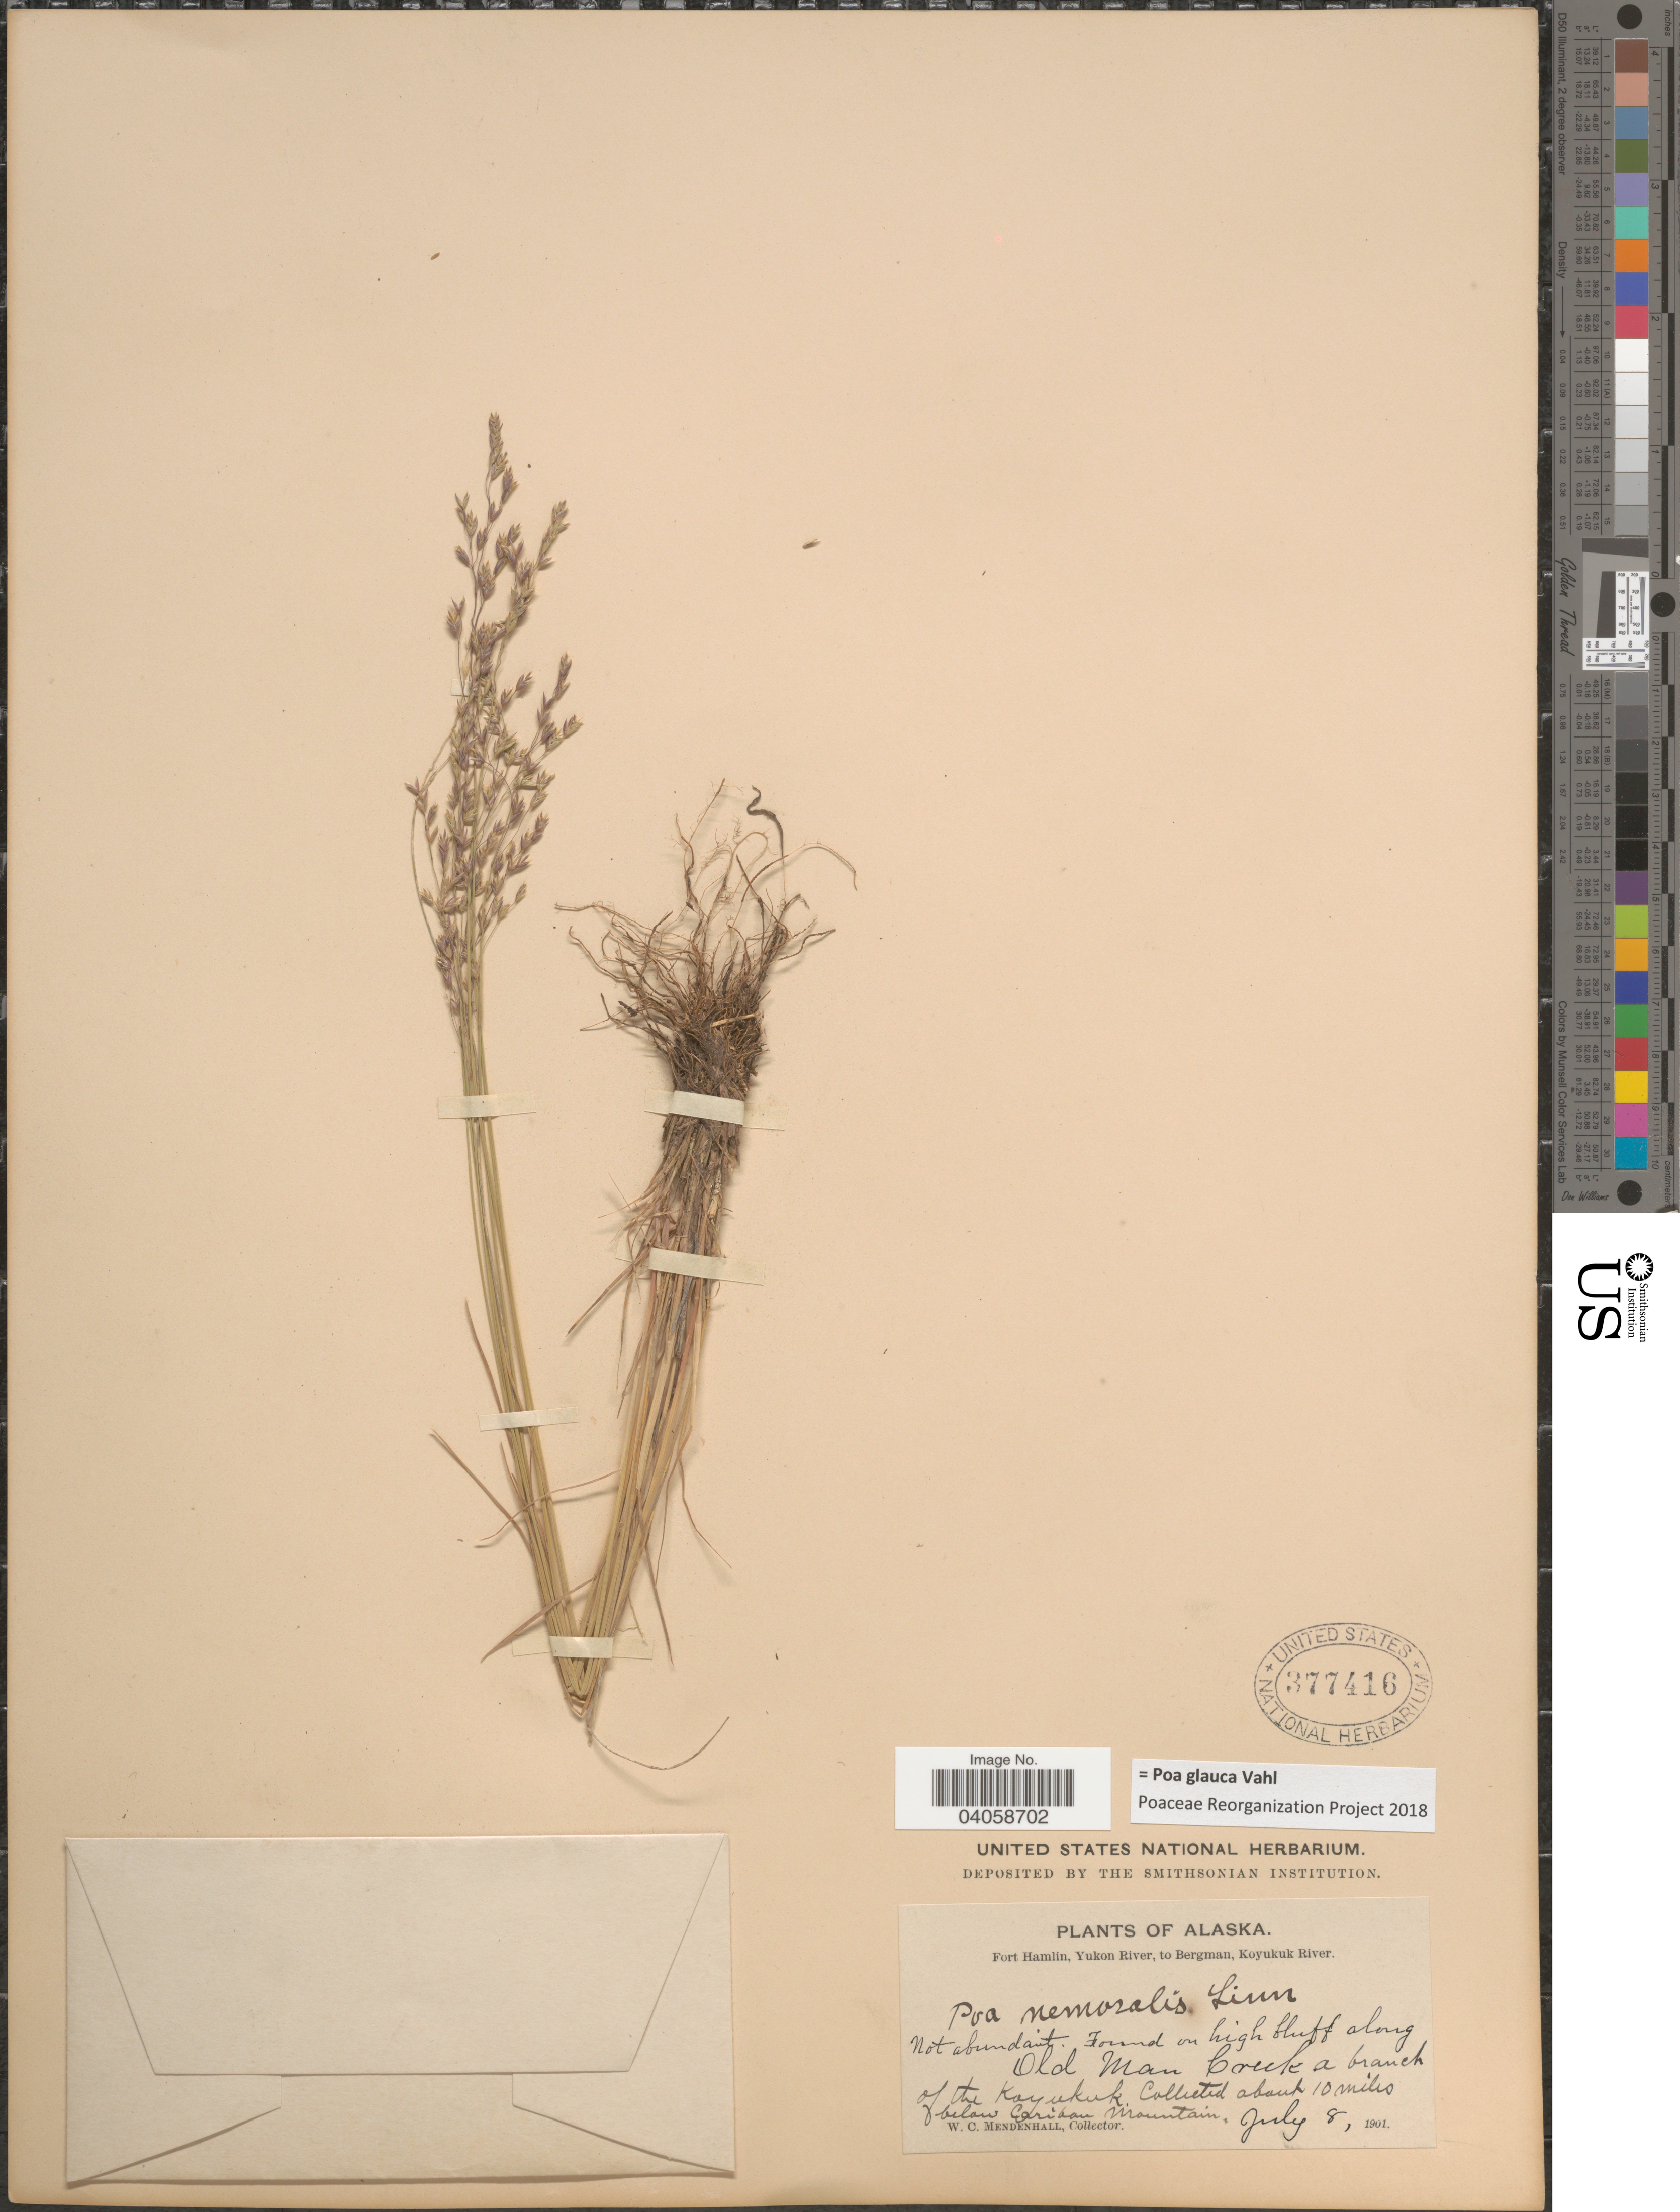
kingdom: Plantae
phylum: Tracheophyta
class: Liliopsida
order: Poales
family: Poaceae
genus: Poa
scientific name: Poa glauca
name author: Vahl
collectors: W. Mendenhall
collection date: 1901-07-08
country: United States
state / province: Alaska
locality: Fort Hamlin, Yukon River, to Bergman, Koyukuk River. On high bluff along Old Man Creek a branch of the Koyukuk. About 10 miles below Caribou Mountain.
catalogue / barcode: US 377416